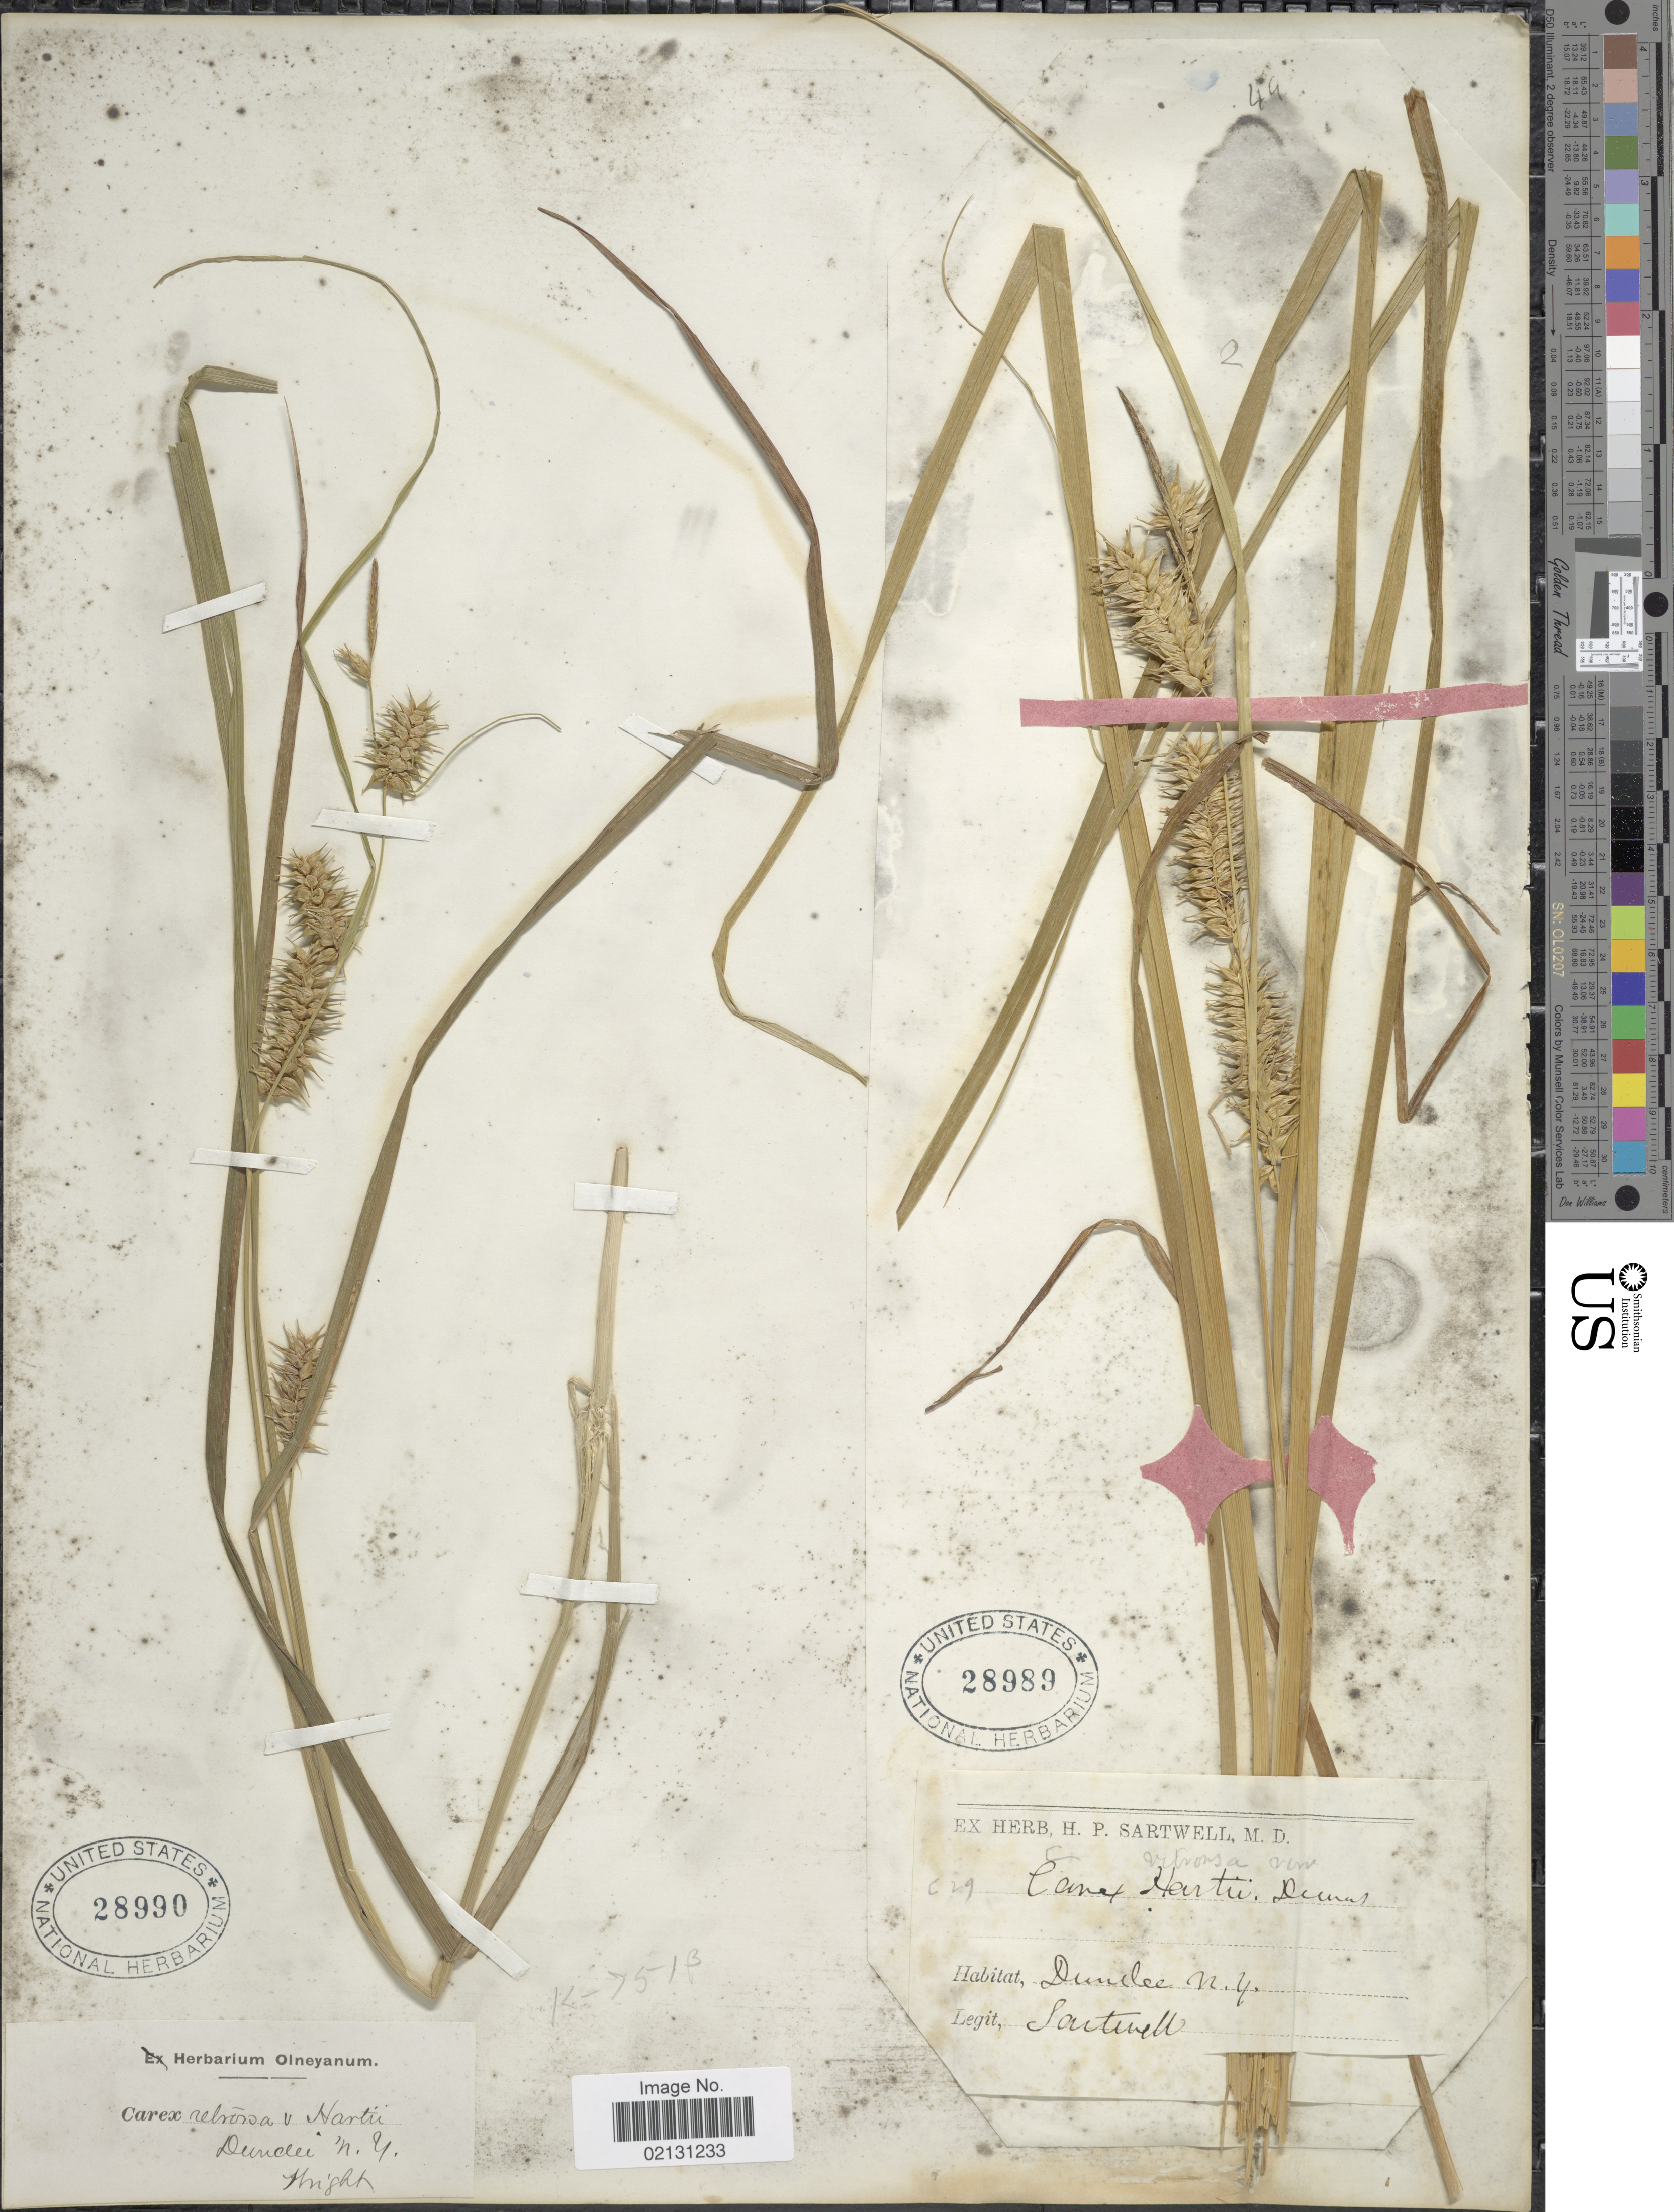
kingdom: Plantae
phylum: Tracheophyta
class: Liliopsida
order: Poales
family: Cyperaceae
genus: Carex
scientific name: Carex retrorsa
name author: Schwein.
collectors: Sartwell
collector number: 629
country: United States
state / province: New York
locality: Dunclee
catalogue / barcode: US 28989